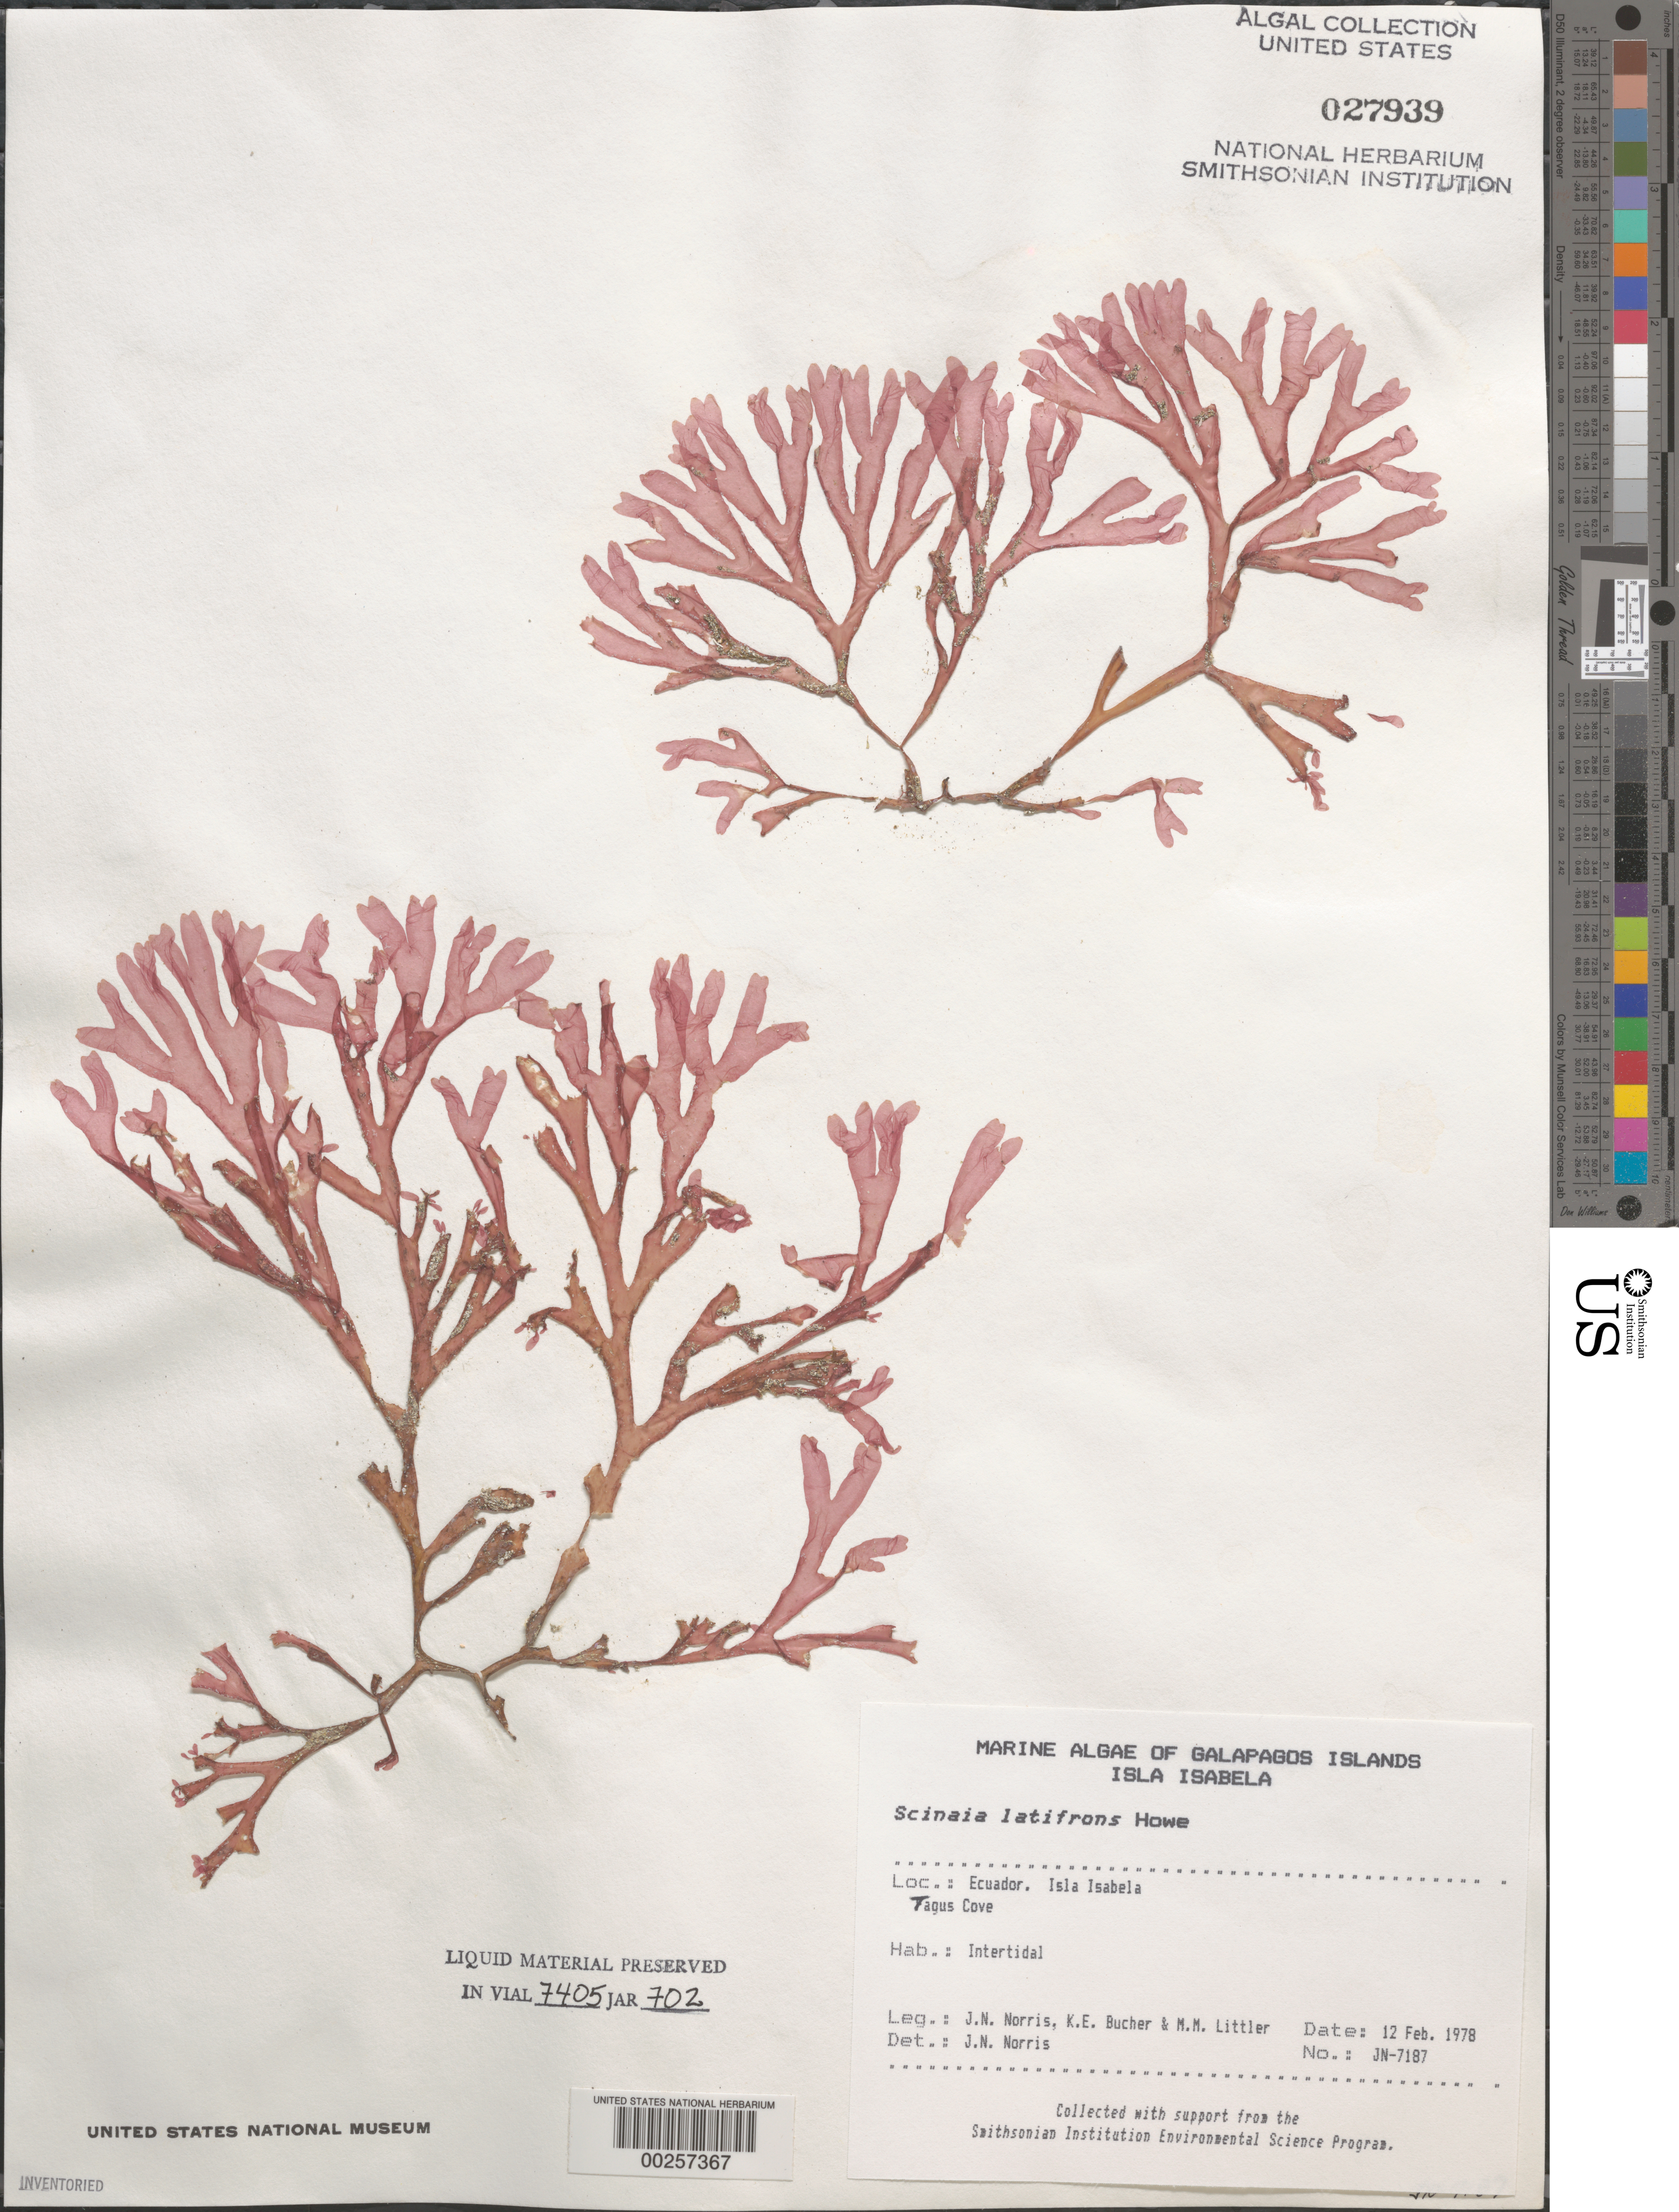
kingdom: Plantae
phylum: Rhodophyta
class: Florideophyceae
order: Nemaliales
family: Scinaiaceae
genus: Scinaia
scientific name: Scinaia latifrons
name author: M. Howe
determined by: Norris, James N.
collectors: J. N. Norris, K. E. Bucher & M. M. Littler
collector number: JN-7187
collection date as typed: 12 Feb 1978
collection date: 1978-02-12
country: Ecuador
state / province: Colón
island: Isabela [Albemarle]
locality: Tagus Cove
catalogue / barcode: US 27939